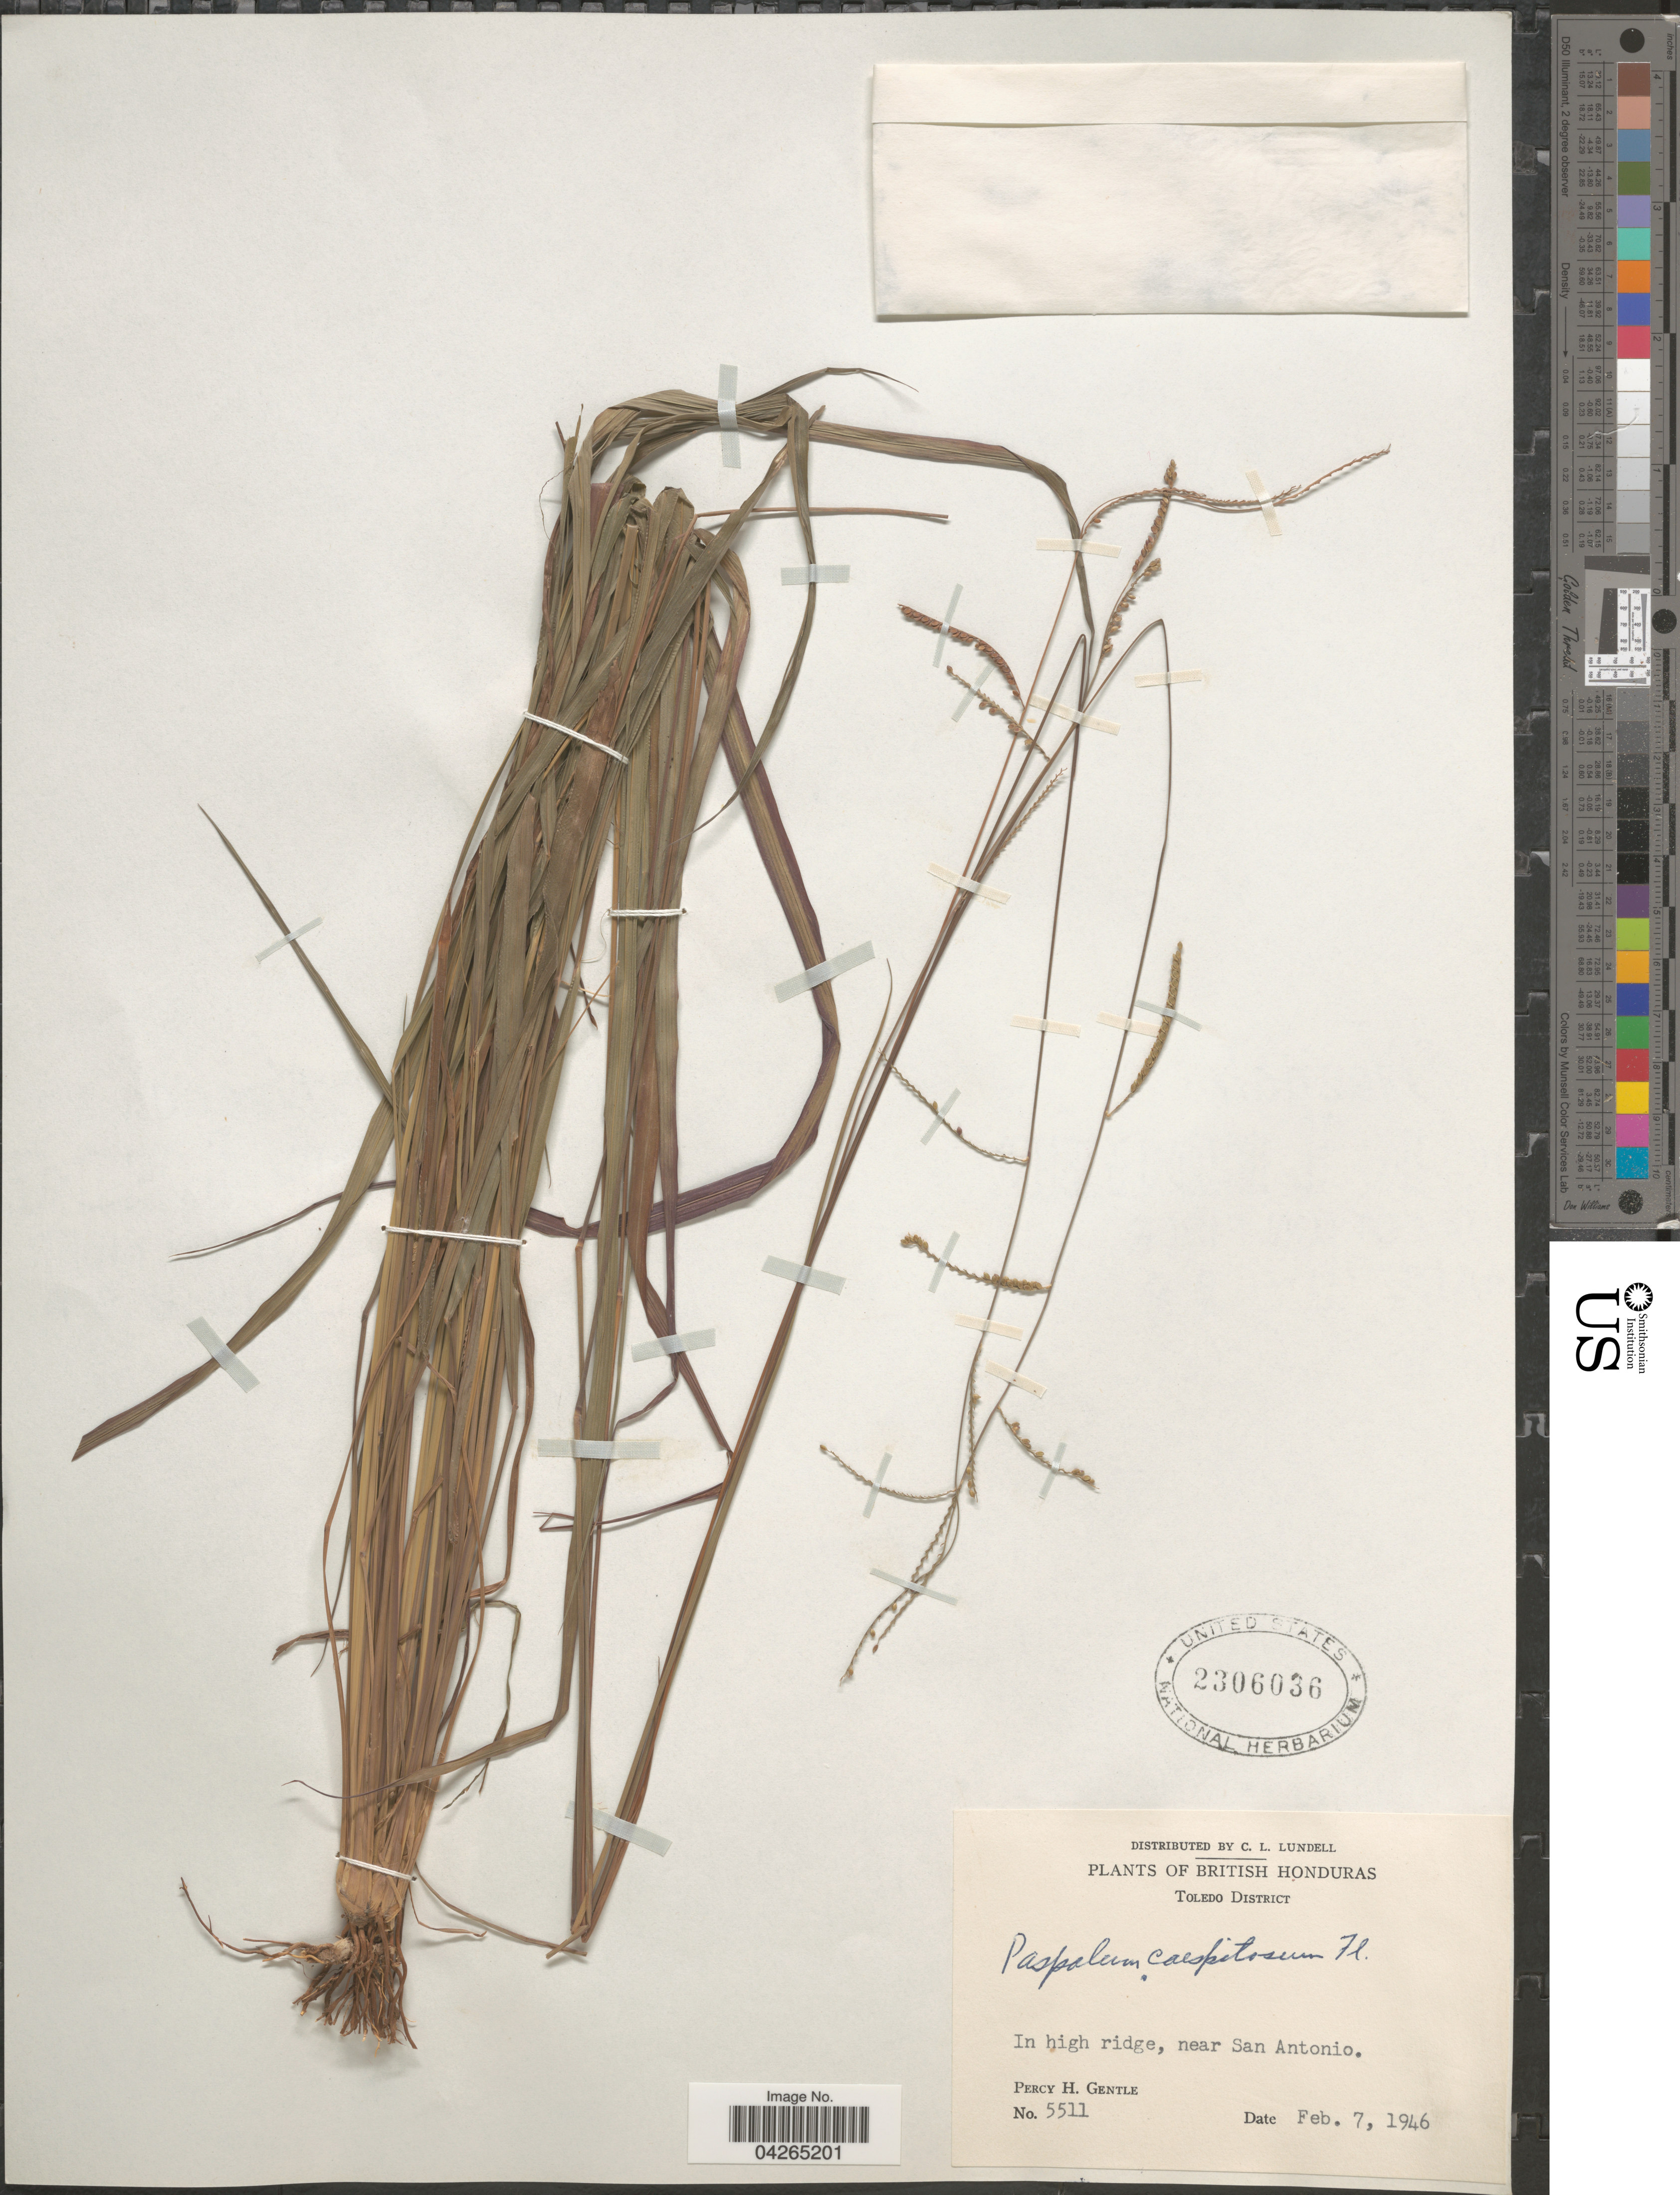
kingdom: Plantae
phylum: Tracheophyta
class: Liliopsida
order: Poales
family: Poaceae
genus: Paspalum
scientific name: Paspalum caespitosum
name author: Flüggé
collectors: P. H. Gentle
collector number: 5511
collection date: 1946-02-07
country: Belize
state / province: Toledo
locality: British Honduras. Toledo District. In high ridge, near San Antonio.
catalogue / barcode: US 2306036